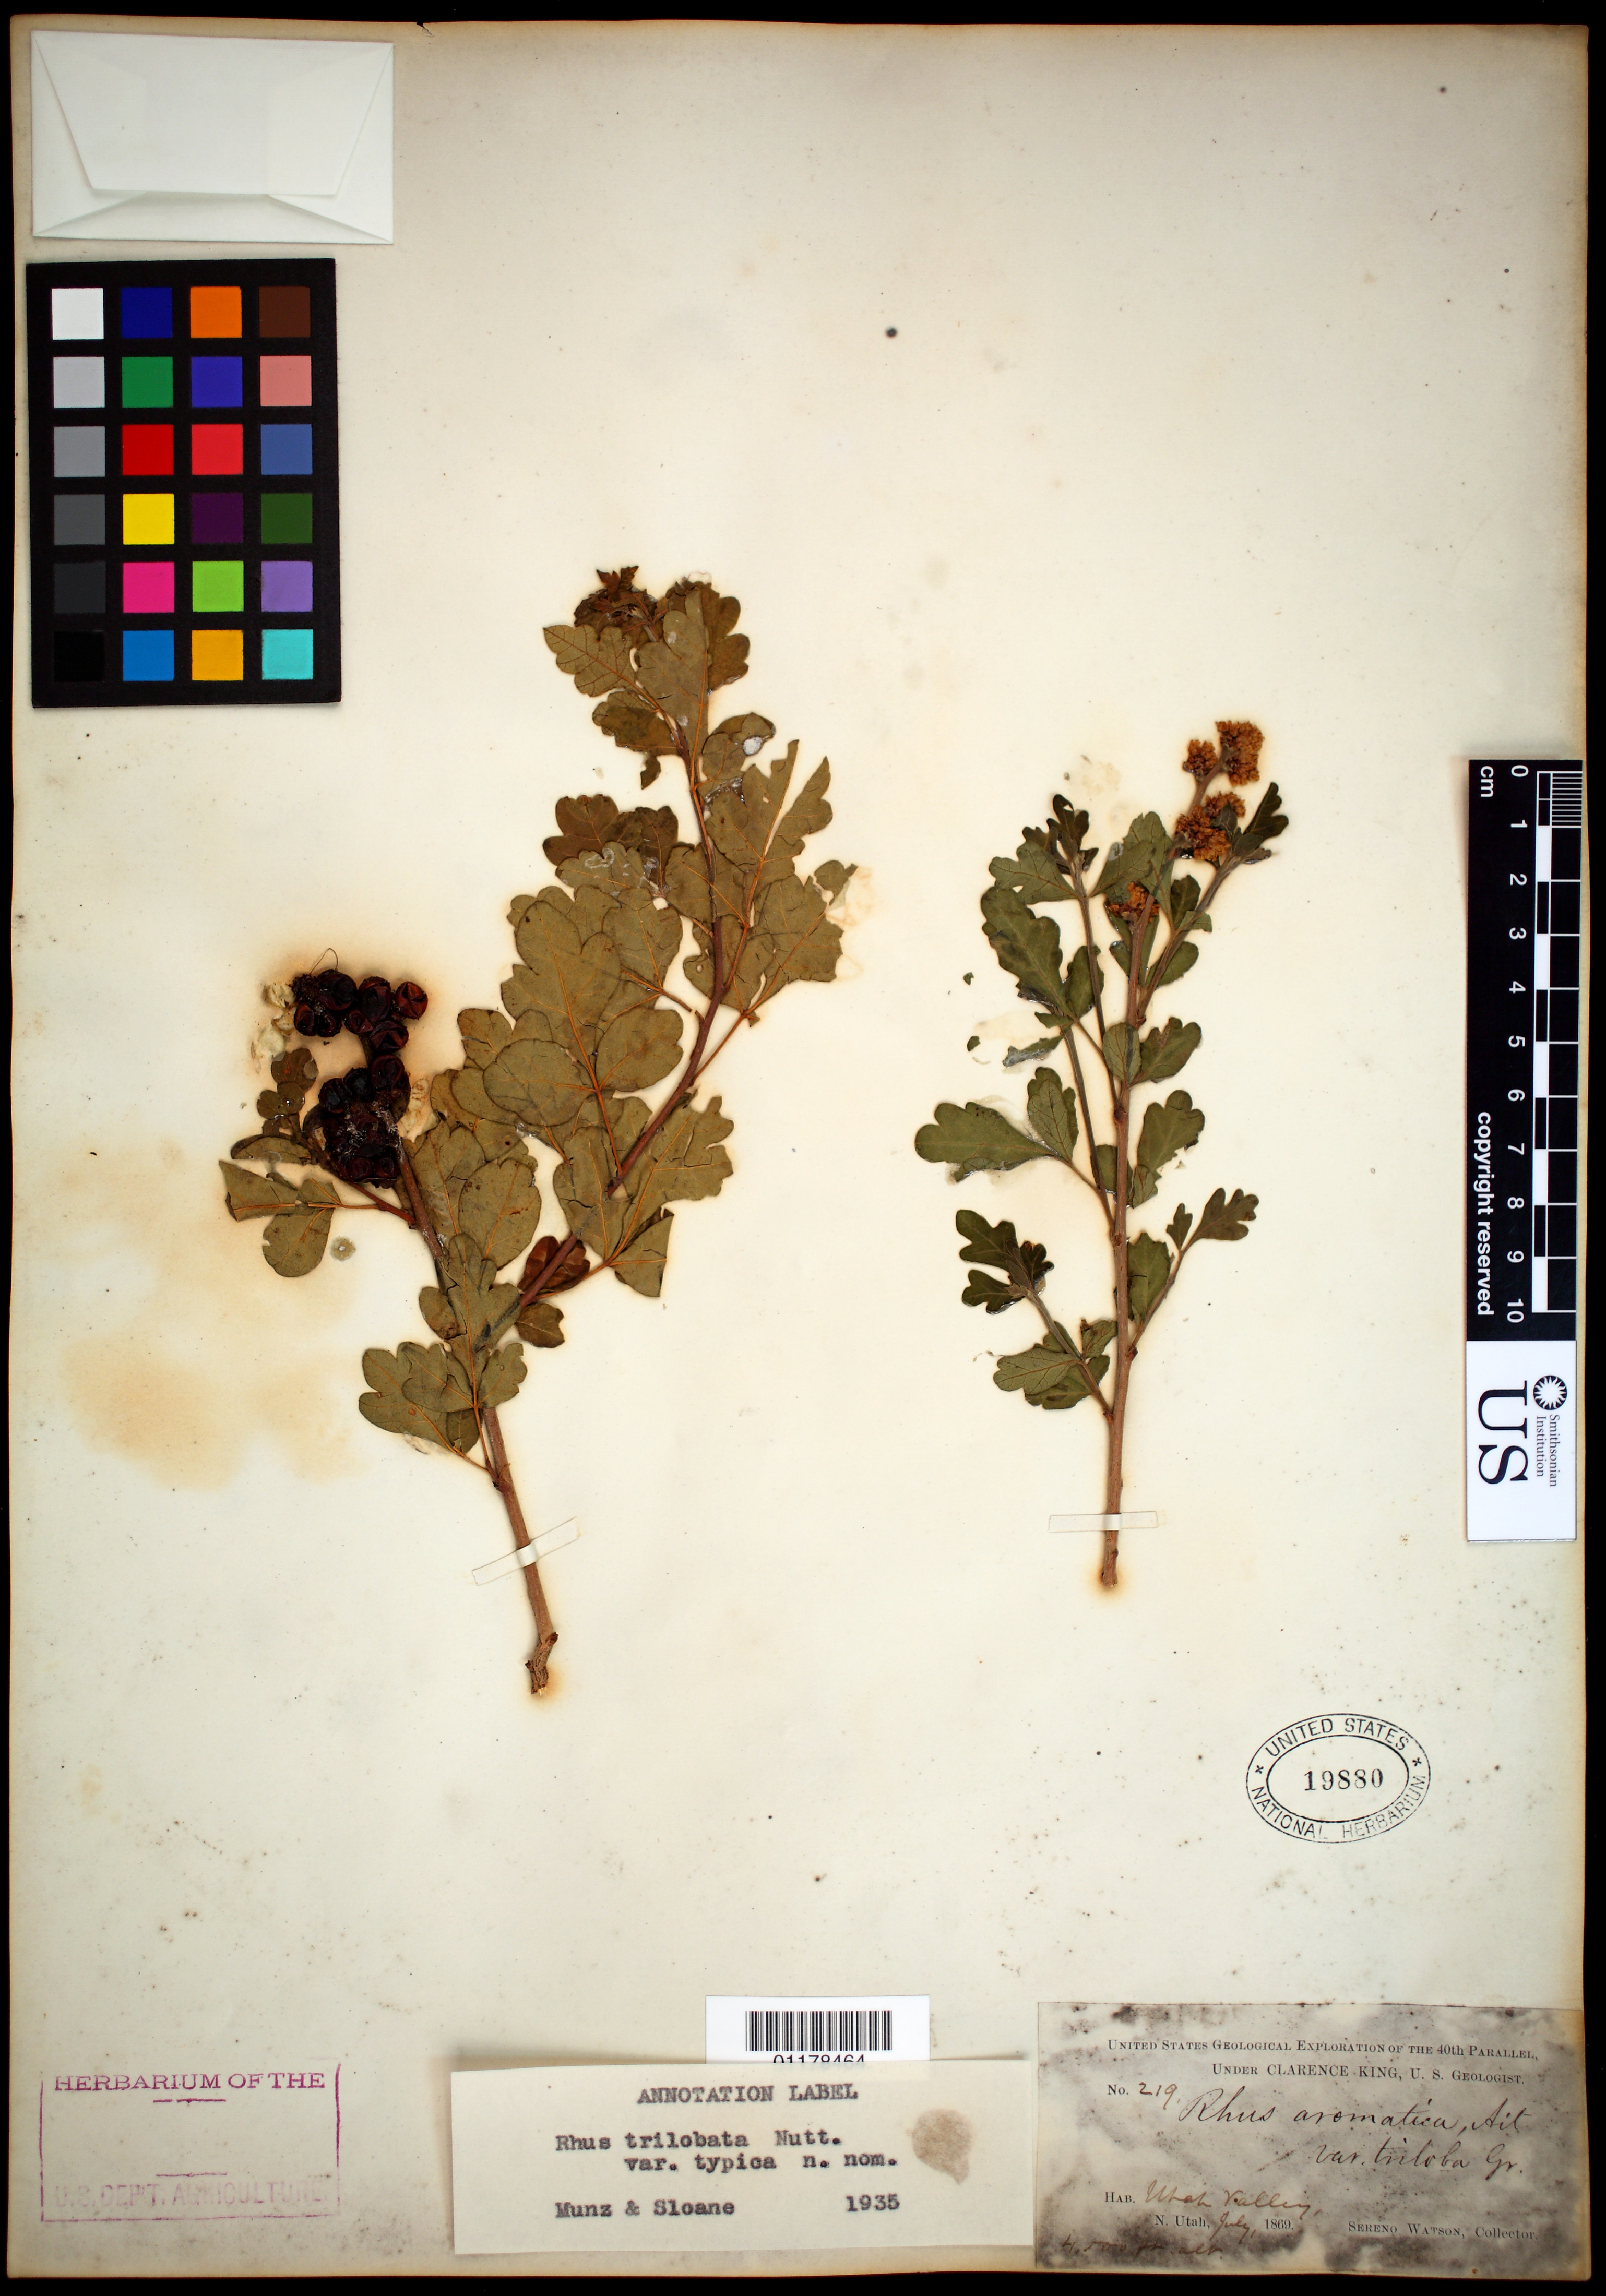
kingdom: Plantae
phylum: Tracheophyta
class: Magnoliopsida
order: Sapindales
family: Anacardiaceae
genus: Rhus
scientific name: Rhus aromatica var. trilobata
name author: (Nutt.) A. Gray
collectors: S. Watson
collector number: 219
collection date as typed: Jul 1869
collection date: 1869-07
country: United States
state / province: Utah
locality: Utah Valley, N. Utah.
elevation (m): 1372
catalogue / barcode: US 19880